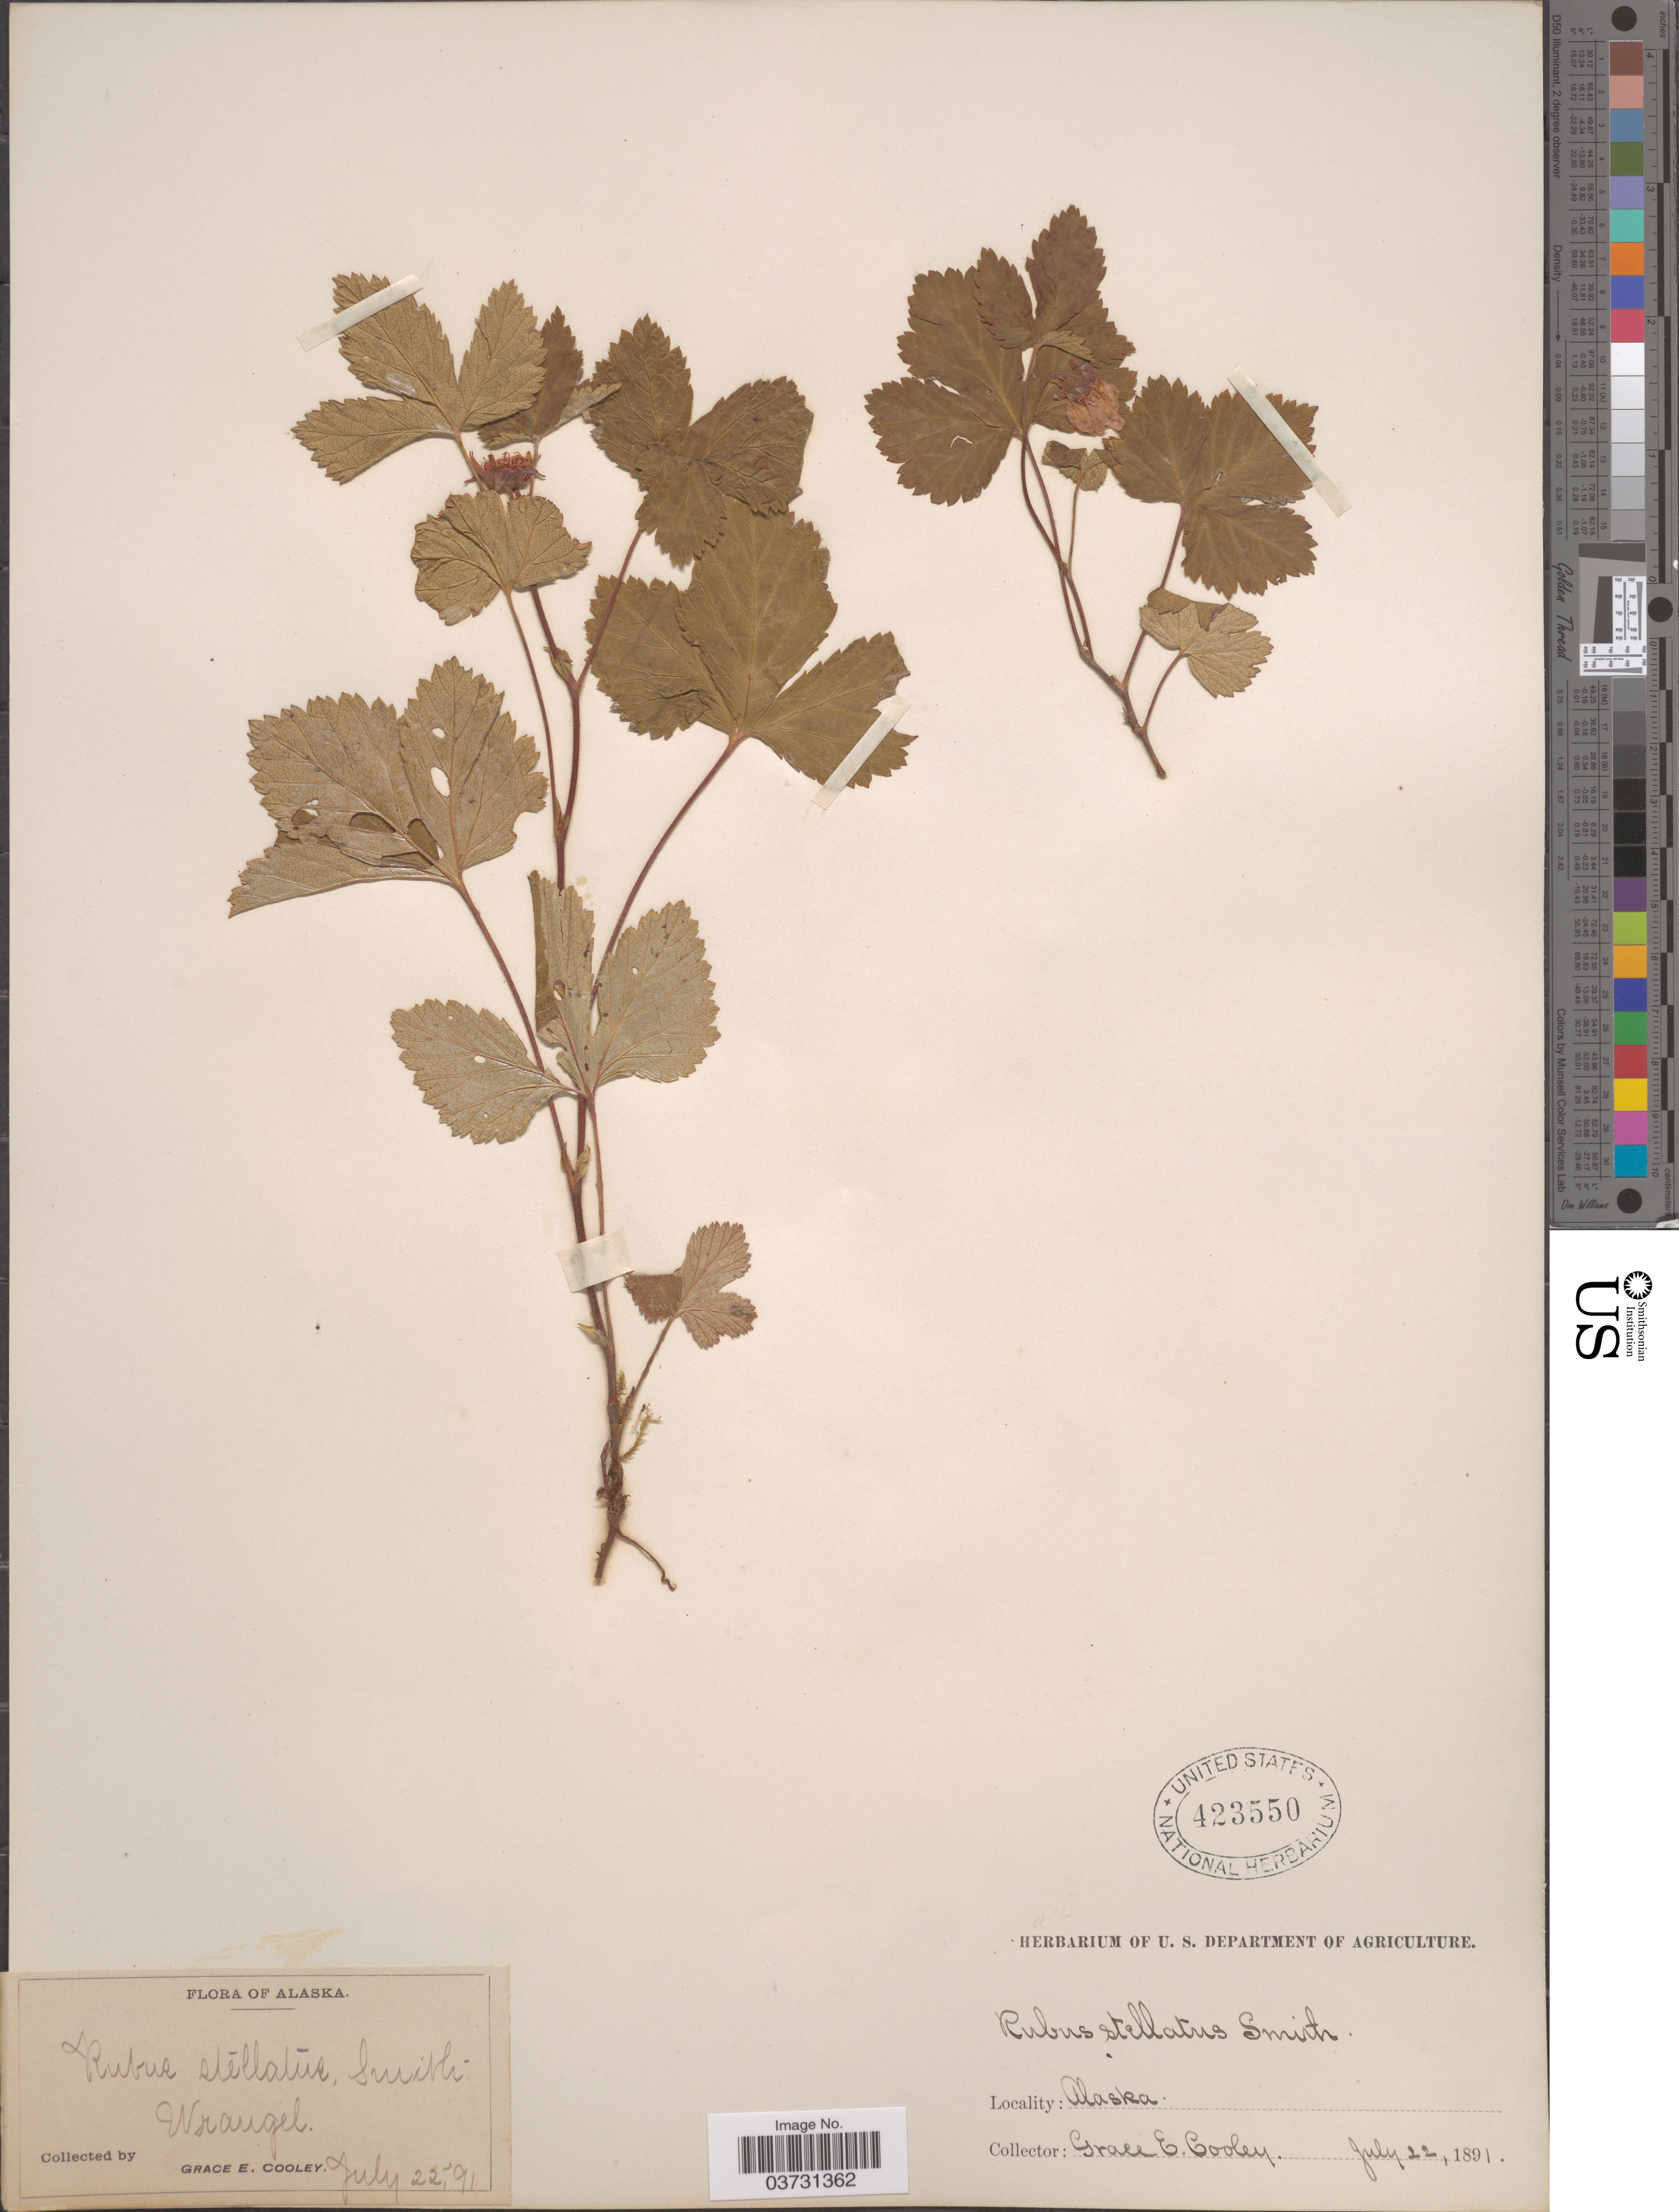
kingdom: Plantae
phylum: Tracheophyta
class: Magnoliopsida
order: Rosales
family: Rosaceae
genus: Rubus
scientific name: Rubus stellatus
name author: Sm.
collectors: G. E. Cooley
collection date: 1891-07-22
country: United States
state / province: Alaska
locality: Wrangell.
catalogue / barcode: US 423550